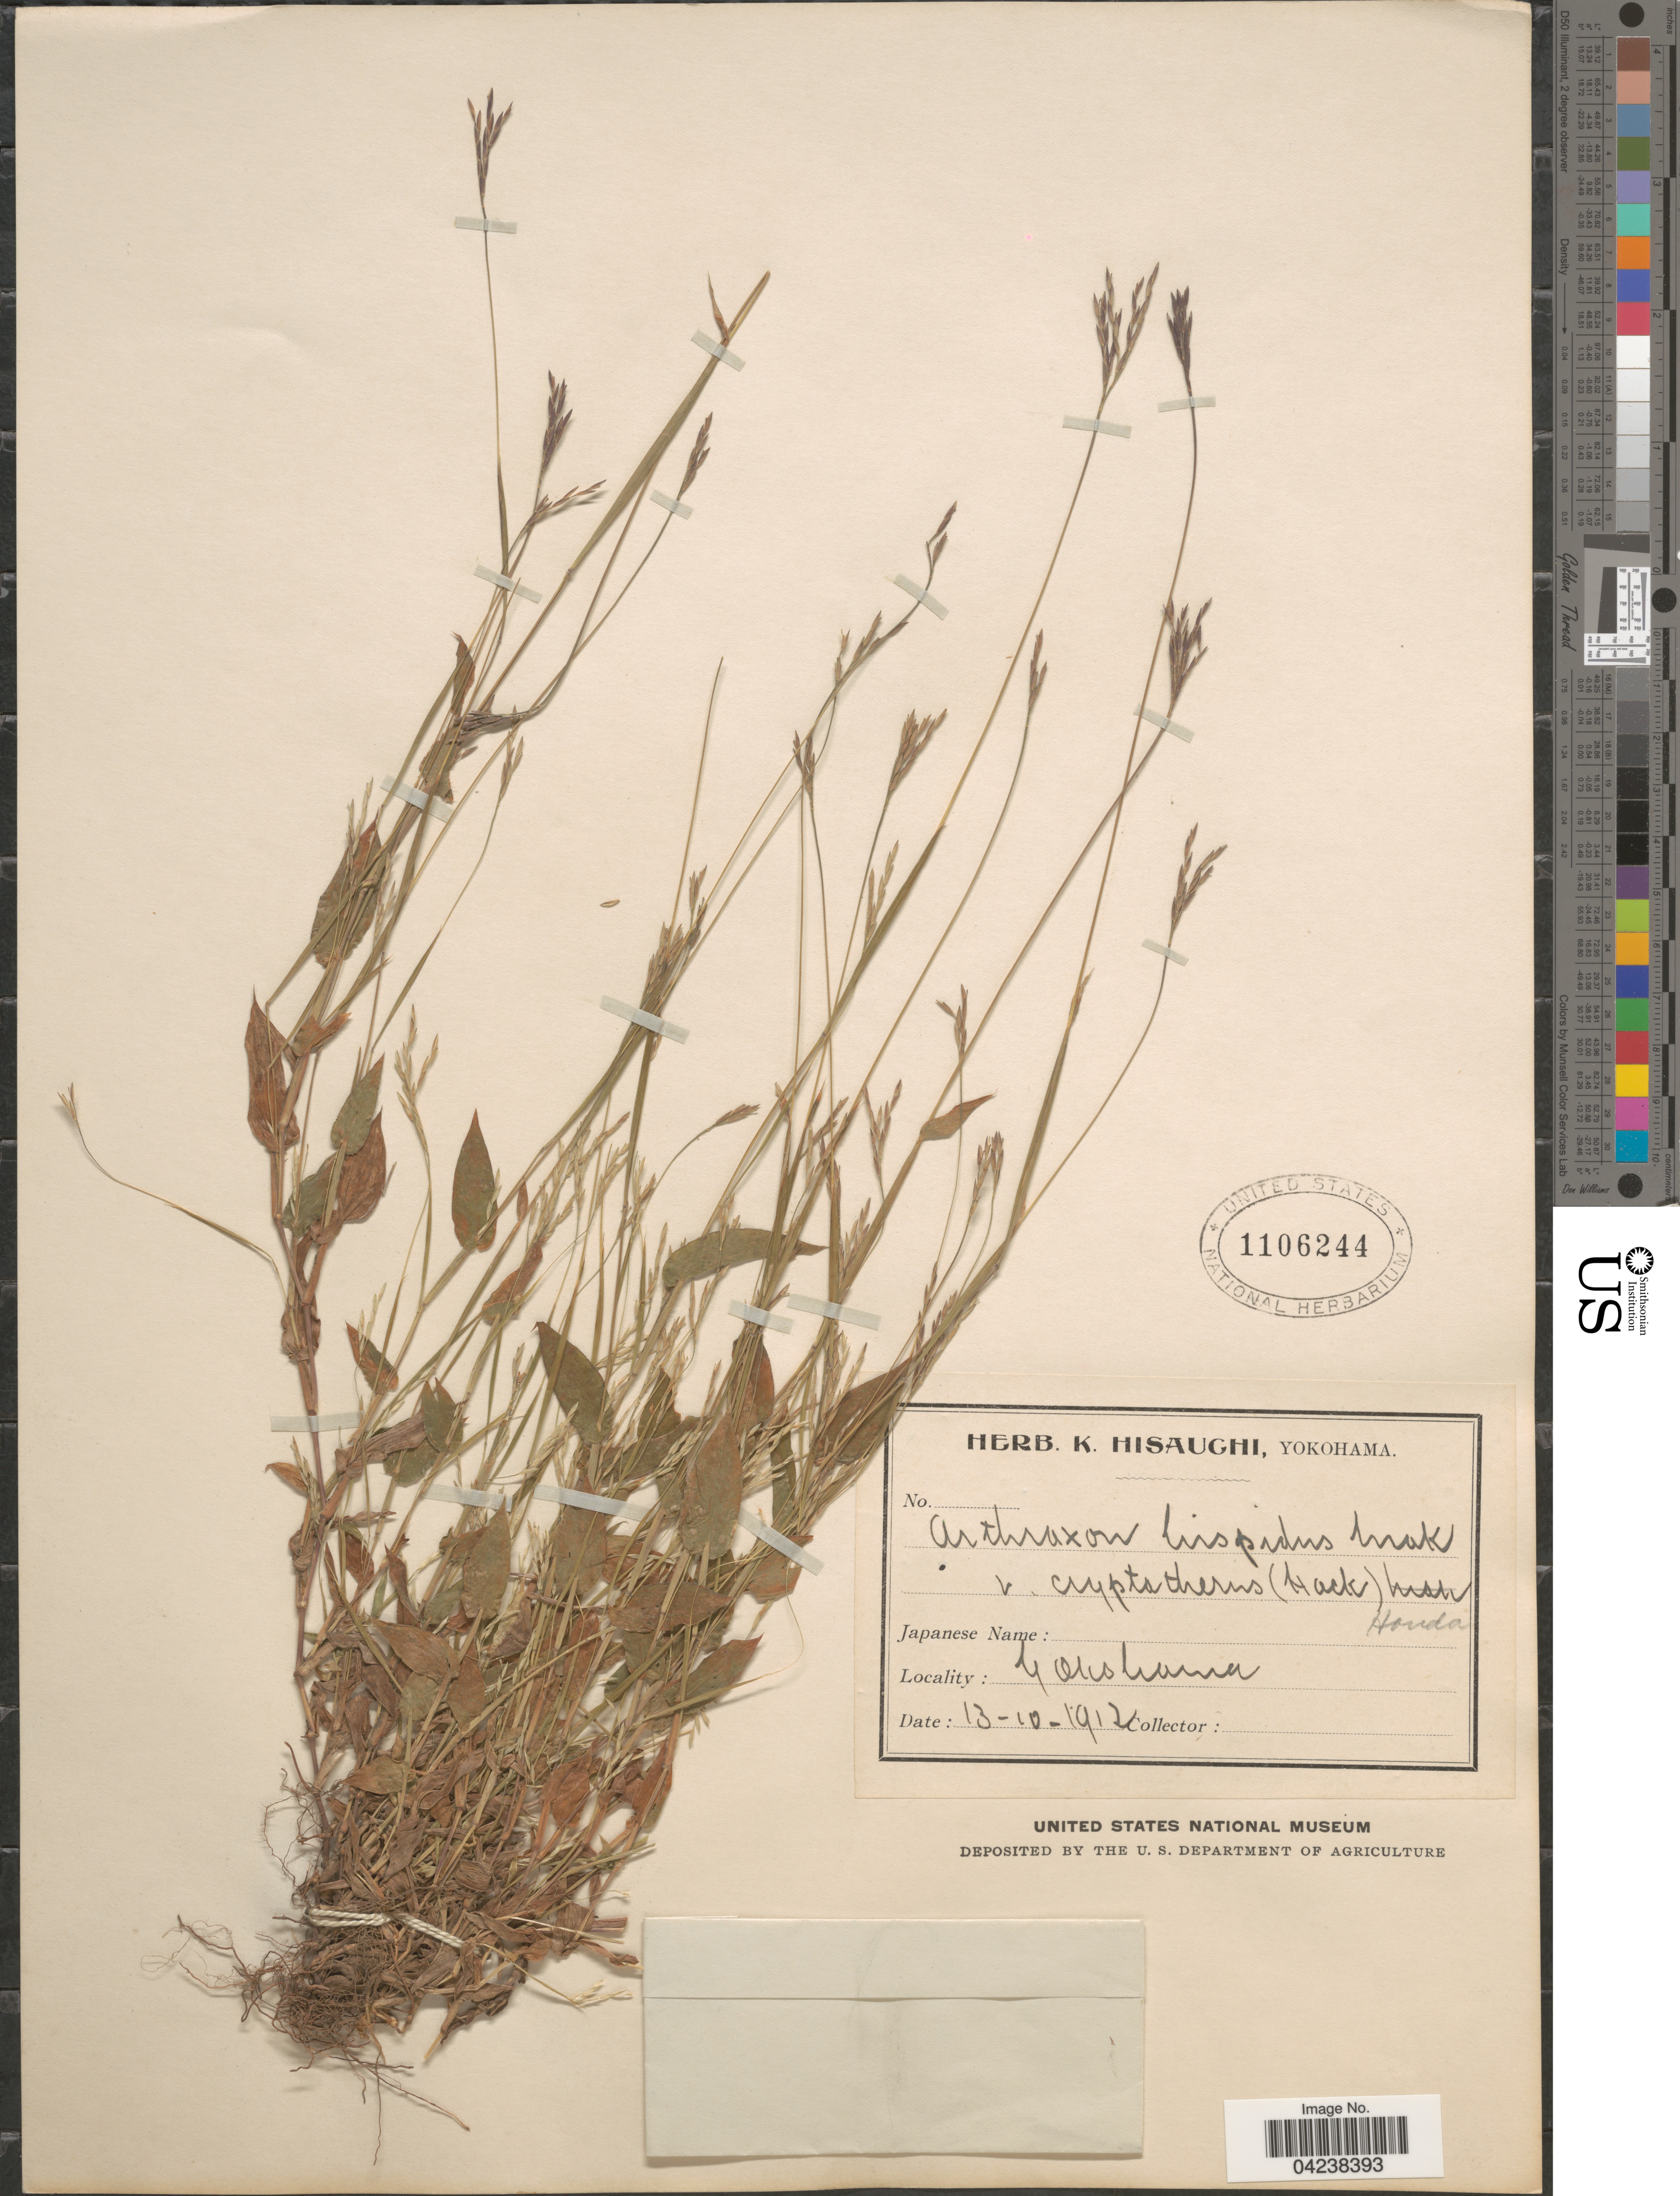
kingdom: Plantae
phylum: Tracheophyta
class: Liliopsida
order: Poales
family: Poaceae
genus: Arthraxon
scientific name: Arthraxon hispidus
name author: (Thunb.) Makino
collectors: ex herb. Hisaughi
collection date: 1912-10-13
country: Japan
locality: Yokohama.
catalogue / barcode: US 1106244